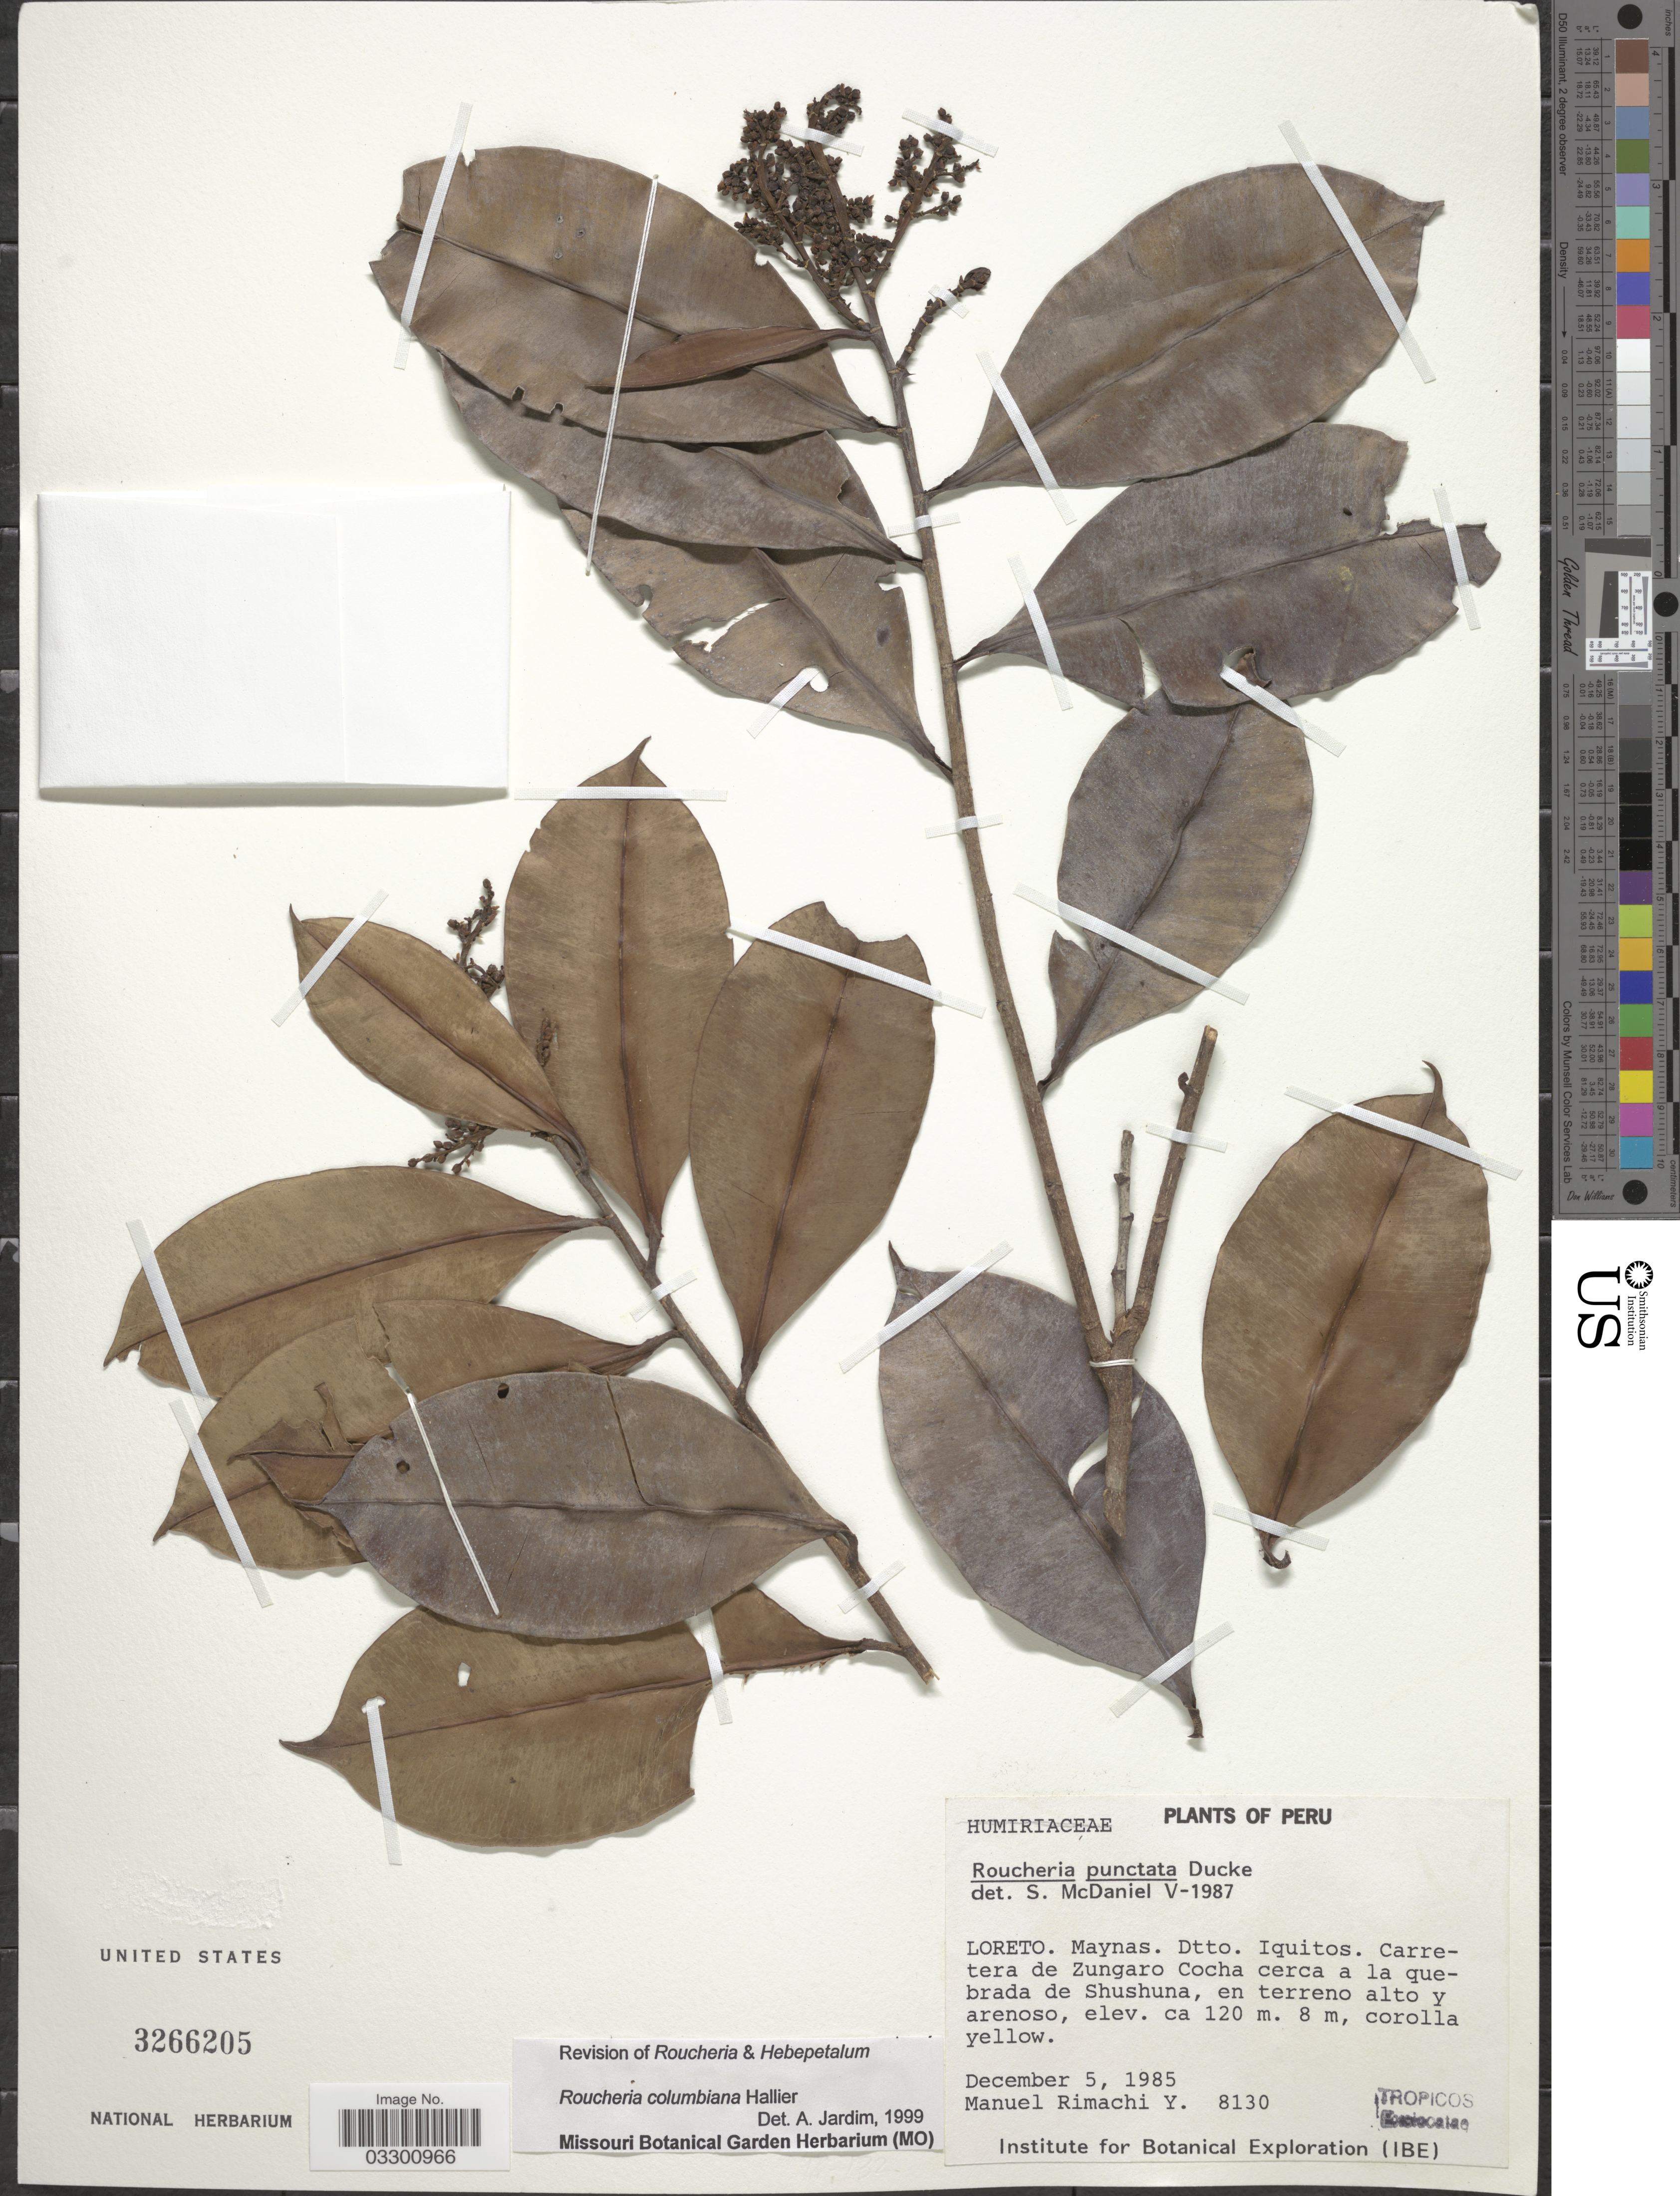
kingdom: Plantae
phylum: Tracheophyta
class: Magnoliopsida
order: Malpighiales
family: Linaceae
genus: Roucheria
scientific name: Roucheria columbiana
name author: Hallier f.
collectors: M. Rimachi Y.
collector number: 8130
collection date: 1985-12-05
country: Peru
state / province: Loreto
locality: Maynas. Dtto. Iquitos. Carretera de Zungaro Cocha cerca a la quebrada de Shushuna, en terreno alto y arenoso.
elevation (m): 120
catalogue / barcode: US 3266205